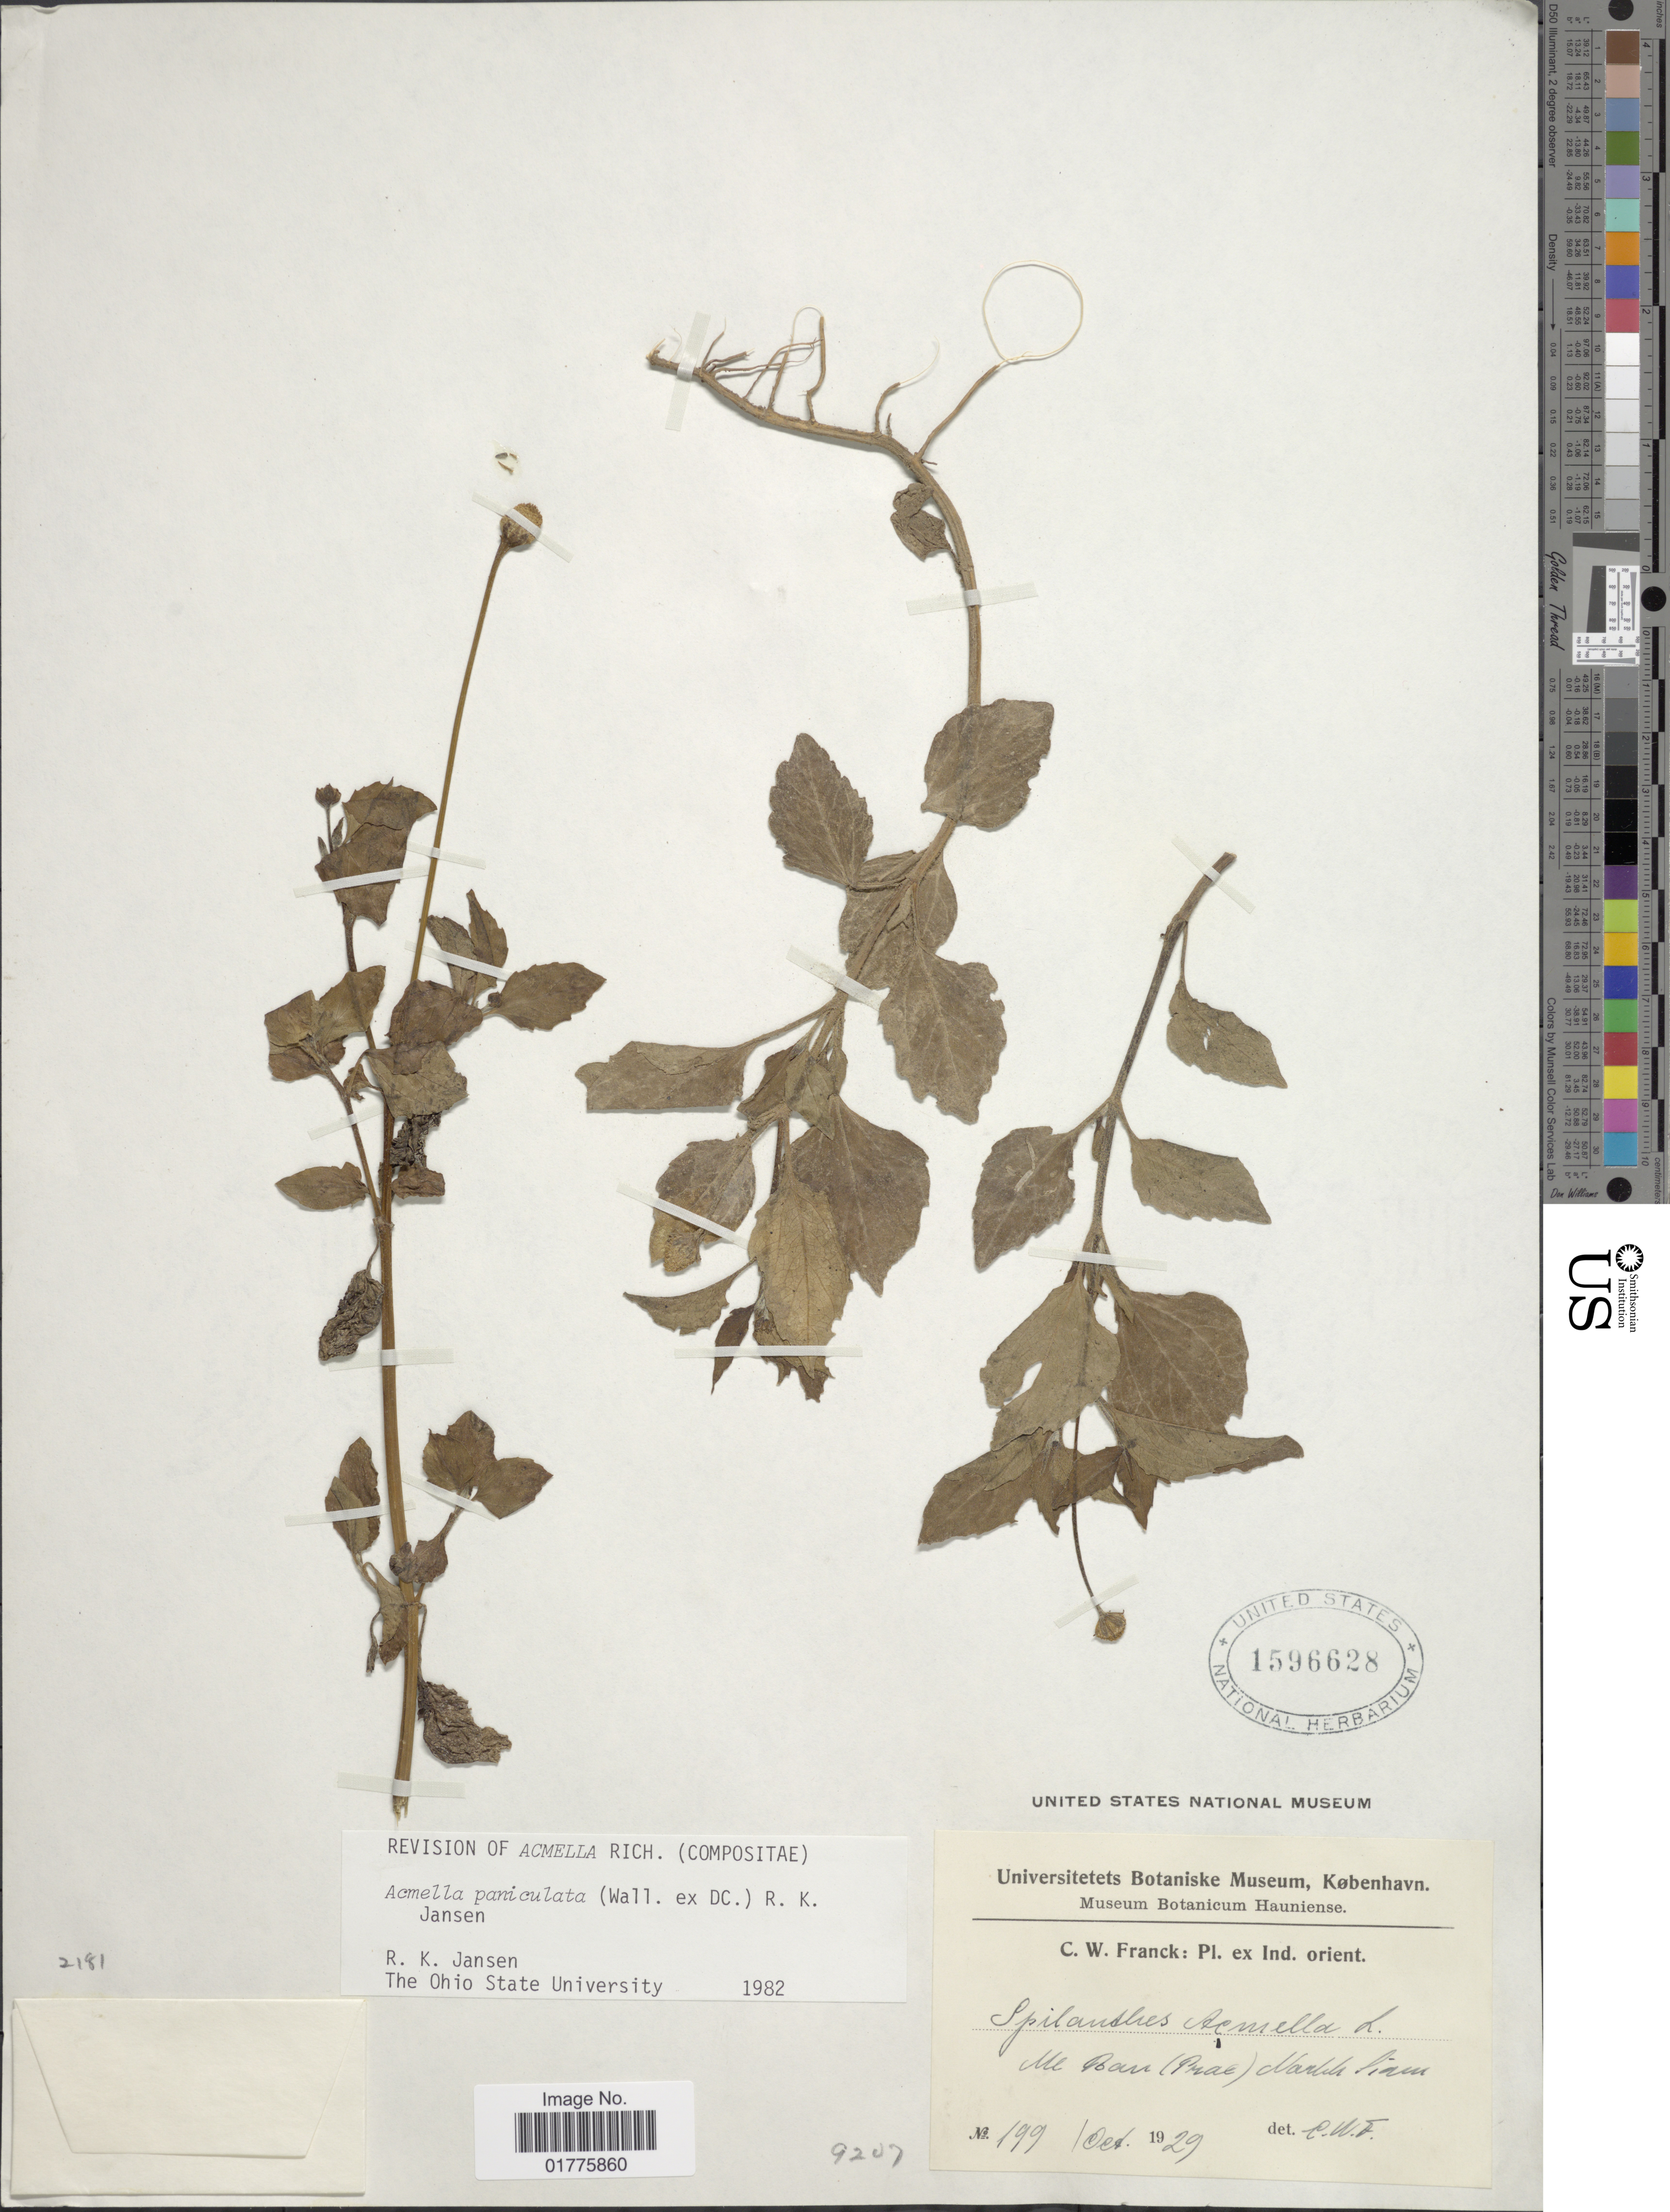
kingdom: Plantae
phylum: Tracheophyta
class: Magnoliopsida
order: Asterales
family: Asteraceae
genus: Acmella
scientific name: Acmella paniculata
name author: (Wall. ex DC.) R.K. Jansen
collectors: C. Franck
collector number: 199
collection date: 1929-10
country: Thailand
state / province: Phrae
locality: Me Ban (Prae) Nanch linum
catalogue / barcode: US 1596628